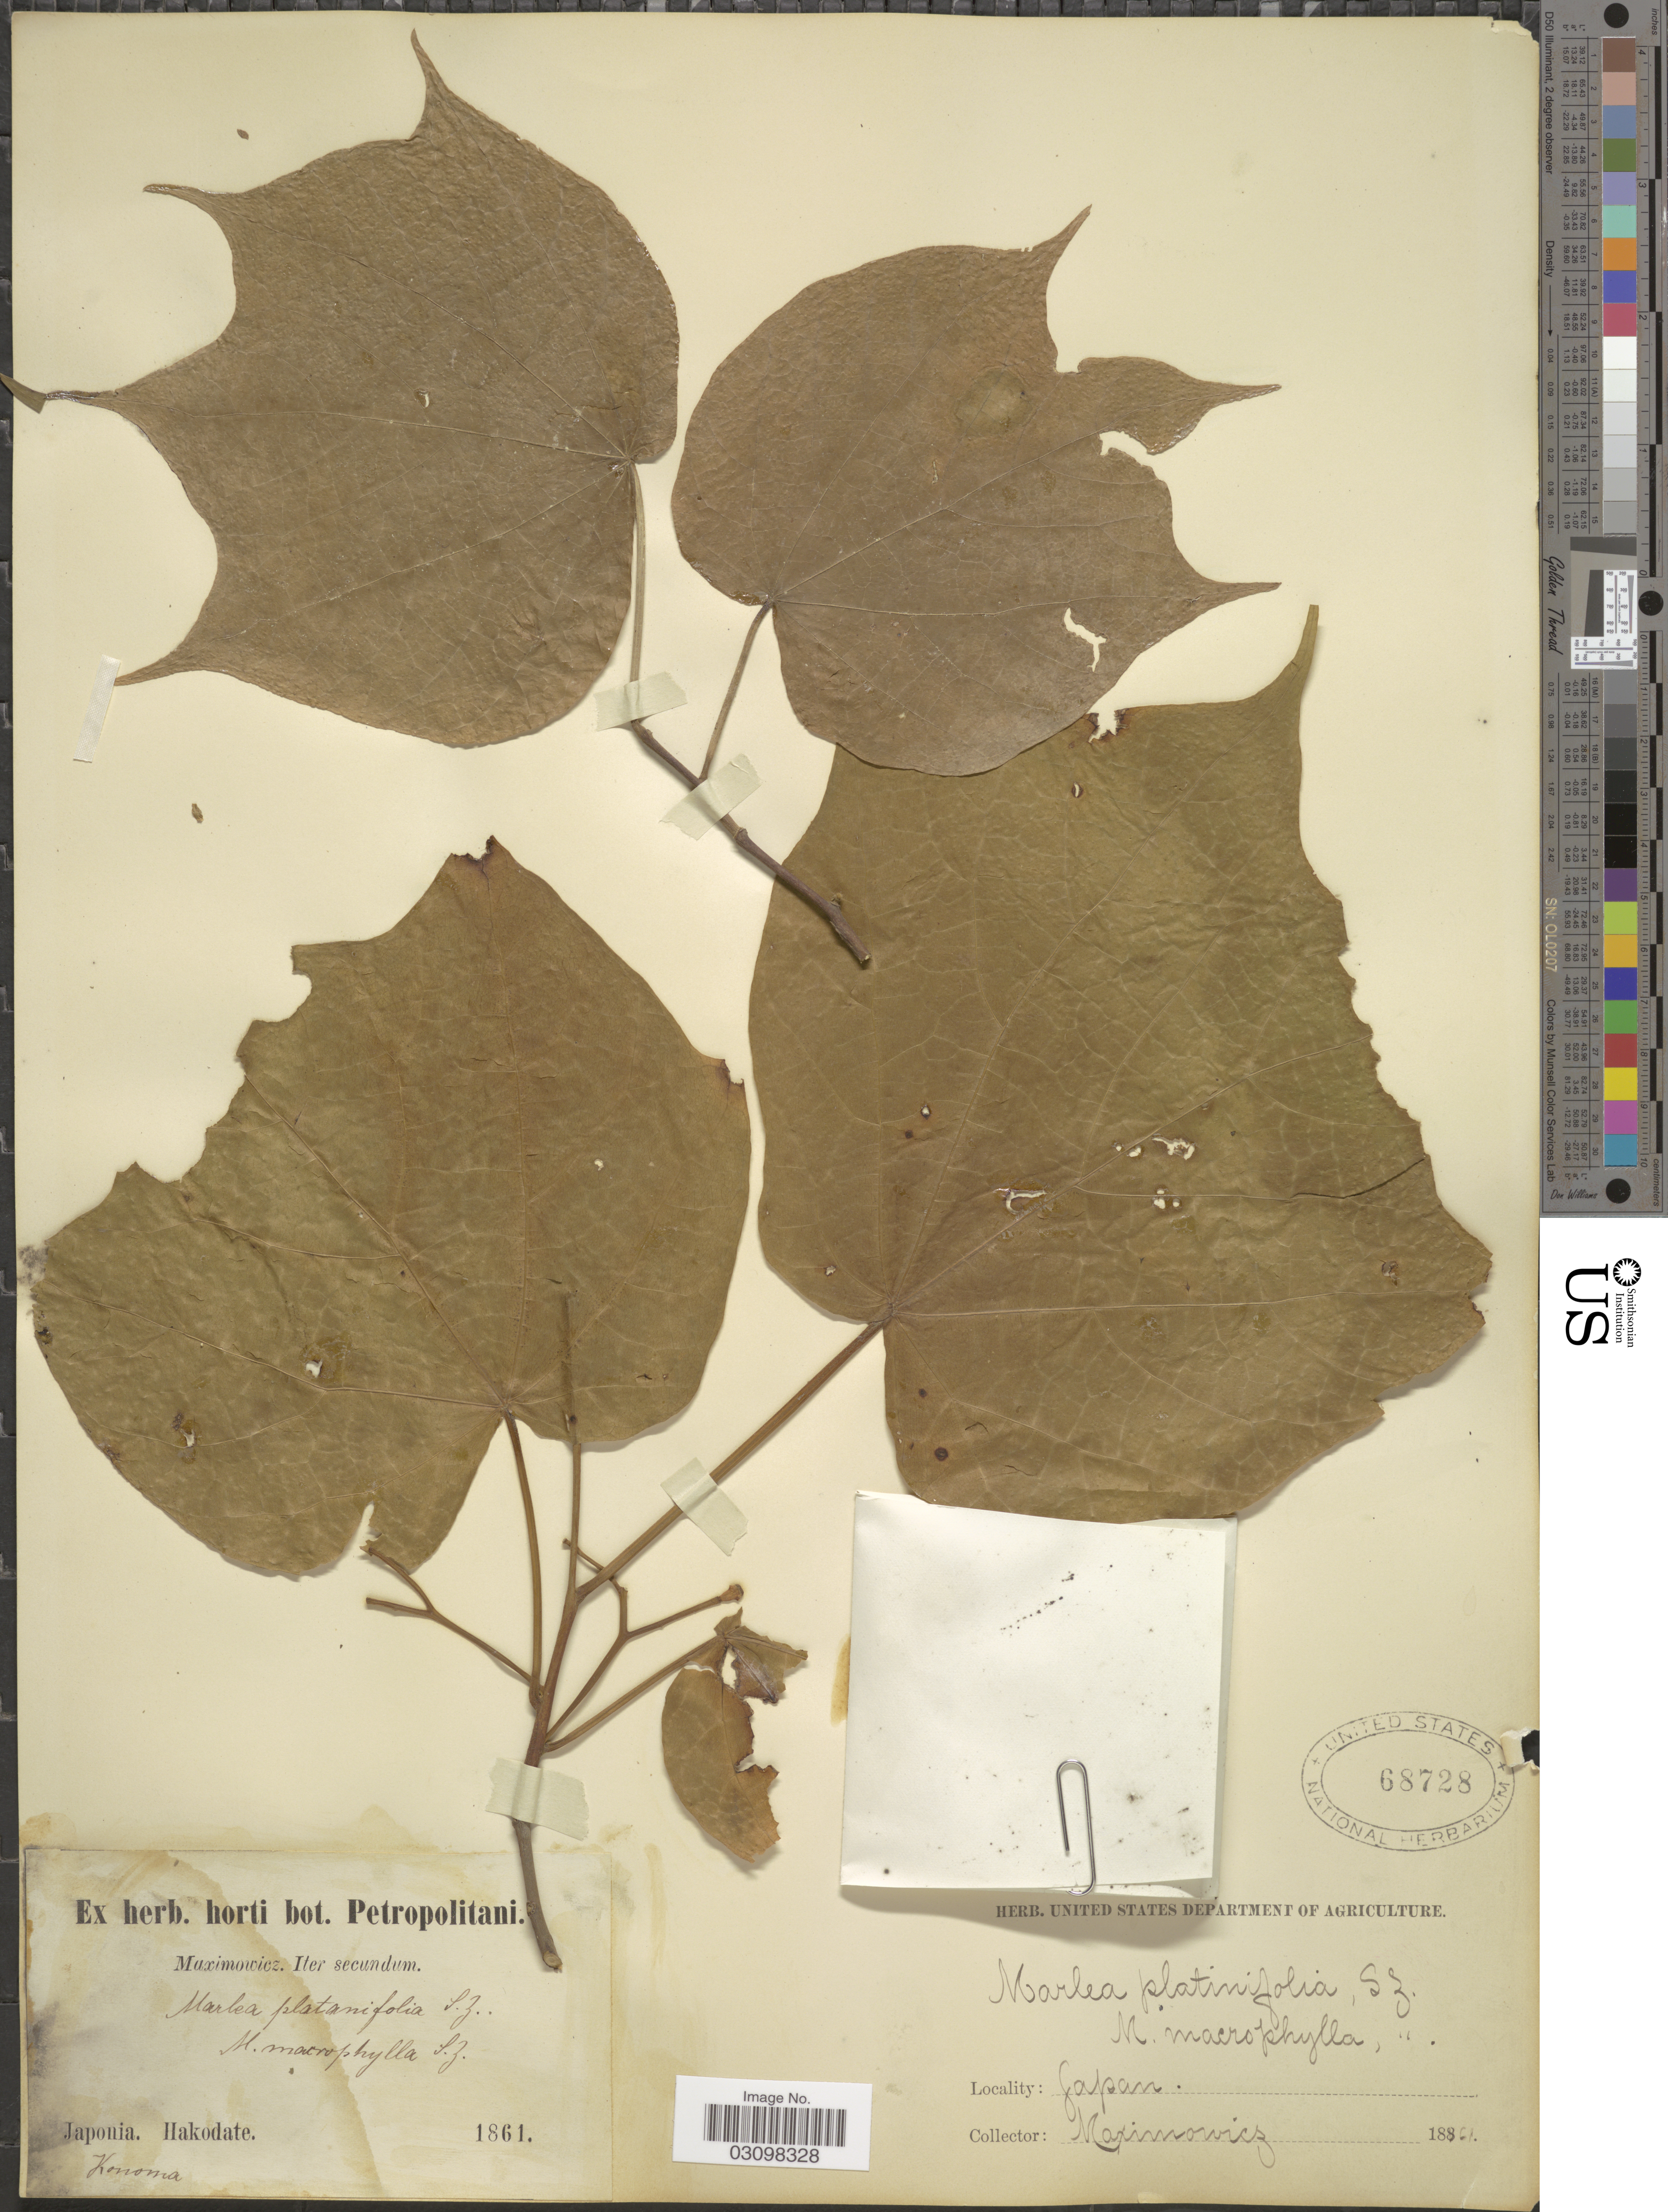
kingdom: Plantae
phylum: Tracheophyta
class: Magnoliopsida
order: Cornales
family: Cornaceae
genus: Alangium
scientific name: Alangium platanifolium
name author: (Siebold & Zucc.) Harms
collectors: -. Maximowicz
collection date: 1861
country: Japan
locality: Hakodate. Konoma.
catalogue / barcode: US 68728